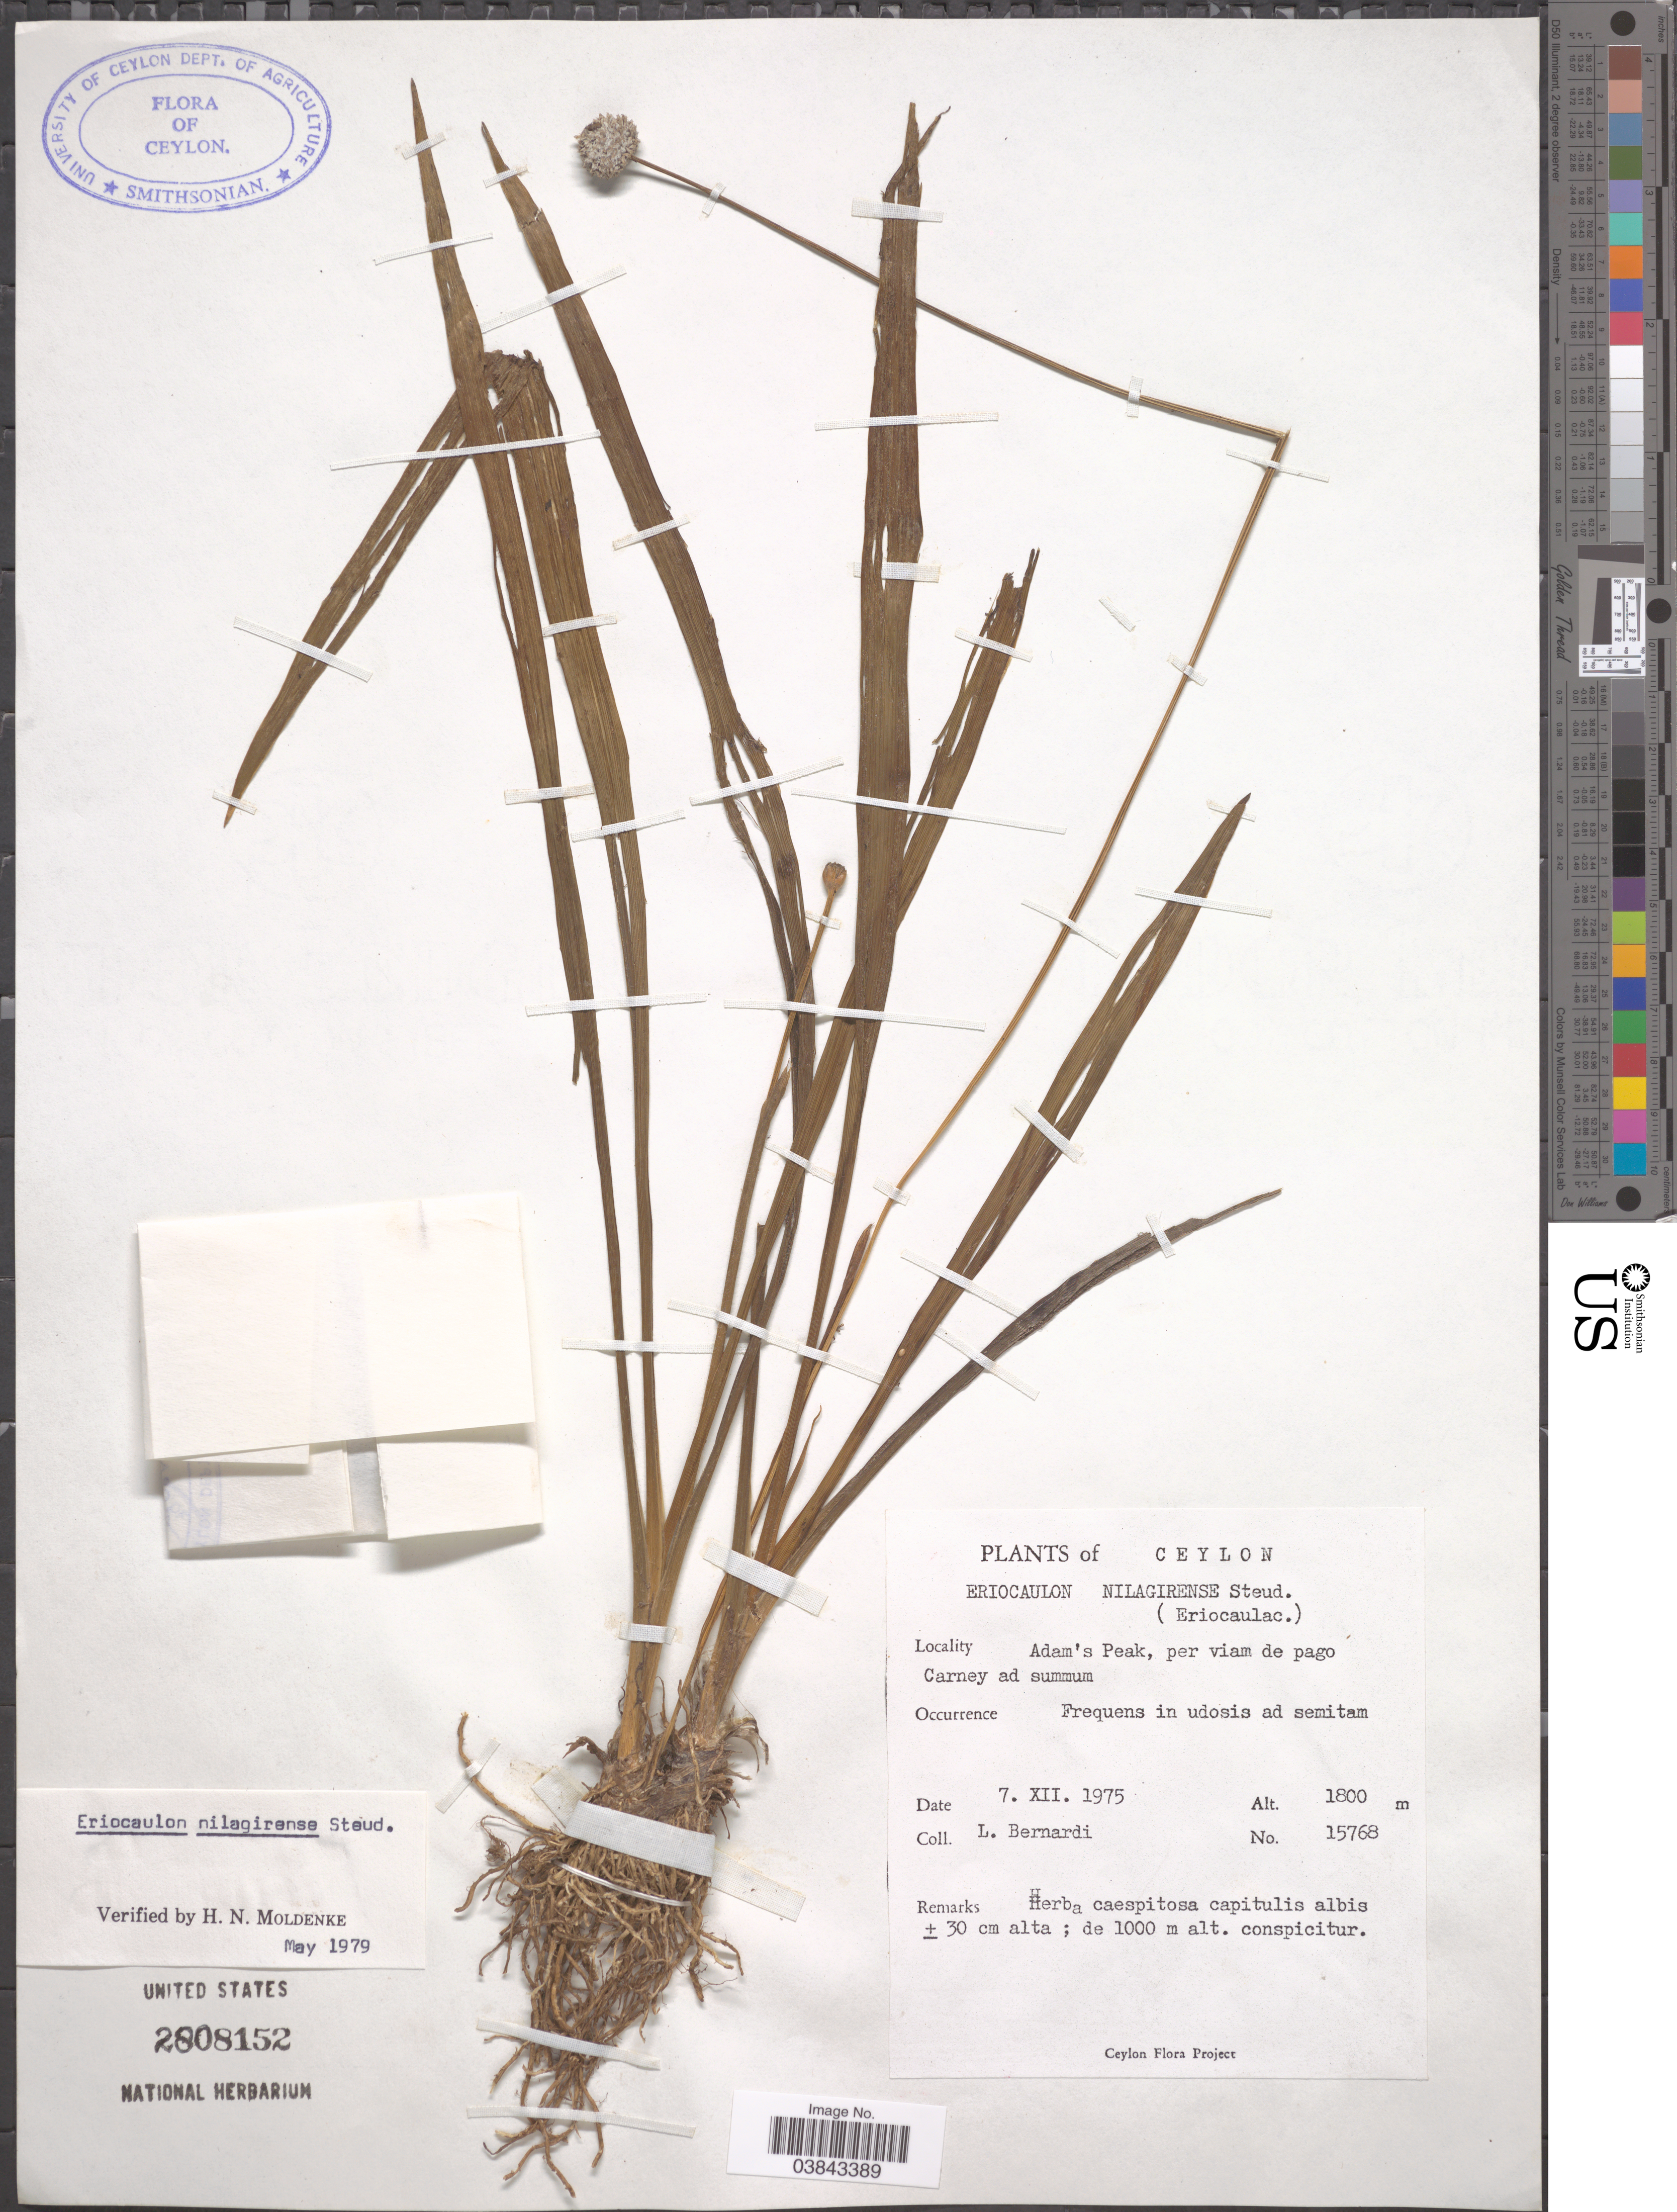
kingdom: Plantae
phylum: Tracheophyta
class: Liliopsida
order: Poales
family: Eriocaulaceae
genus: Eriocaulon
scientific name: Eriocaulon brownianum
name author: Mart.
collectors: L. Bernardi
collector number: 15768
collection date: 1975-12-07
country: Sri Lanka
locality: Ceylon. Adam's Peak, per viam de pago Carney ad summum.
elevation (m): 1800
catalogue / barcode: US 2808152